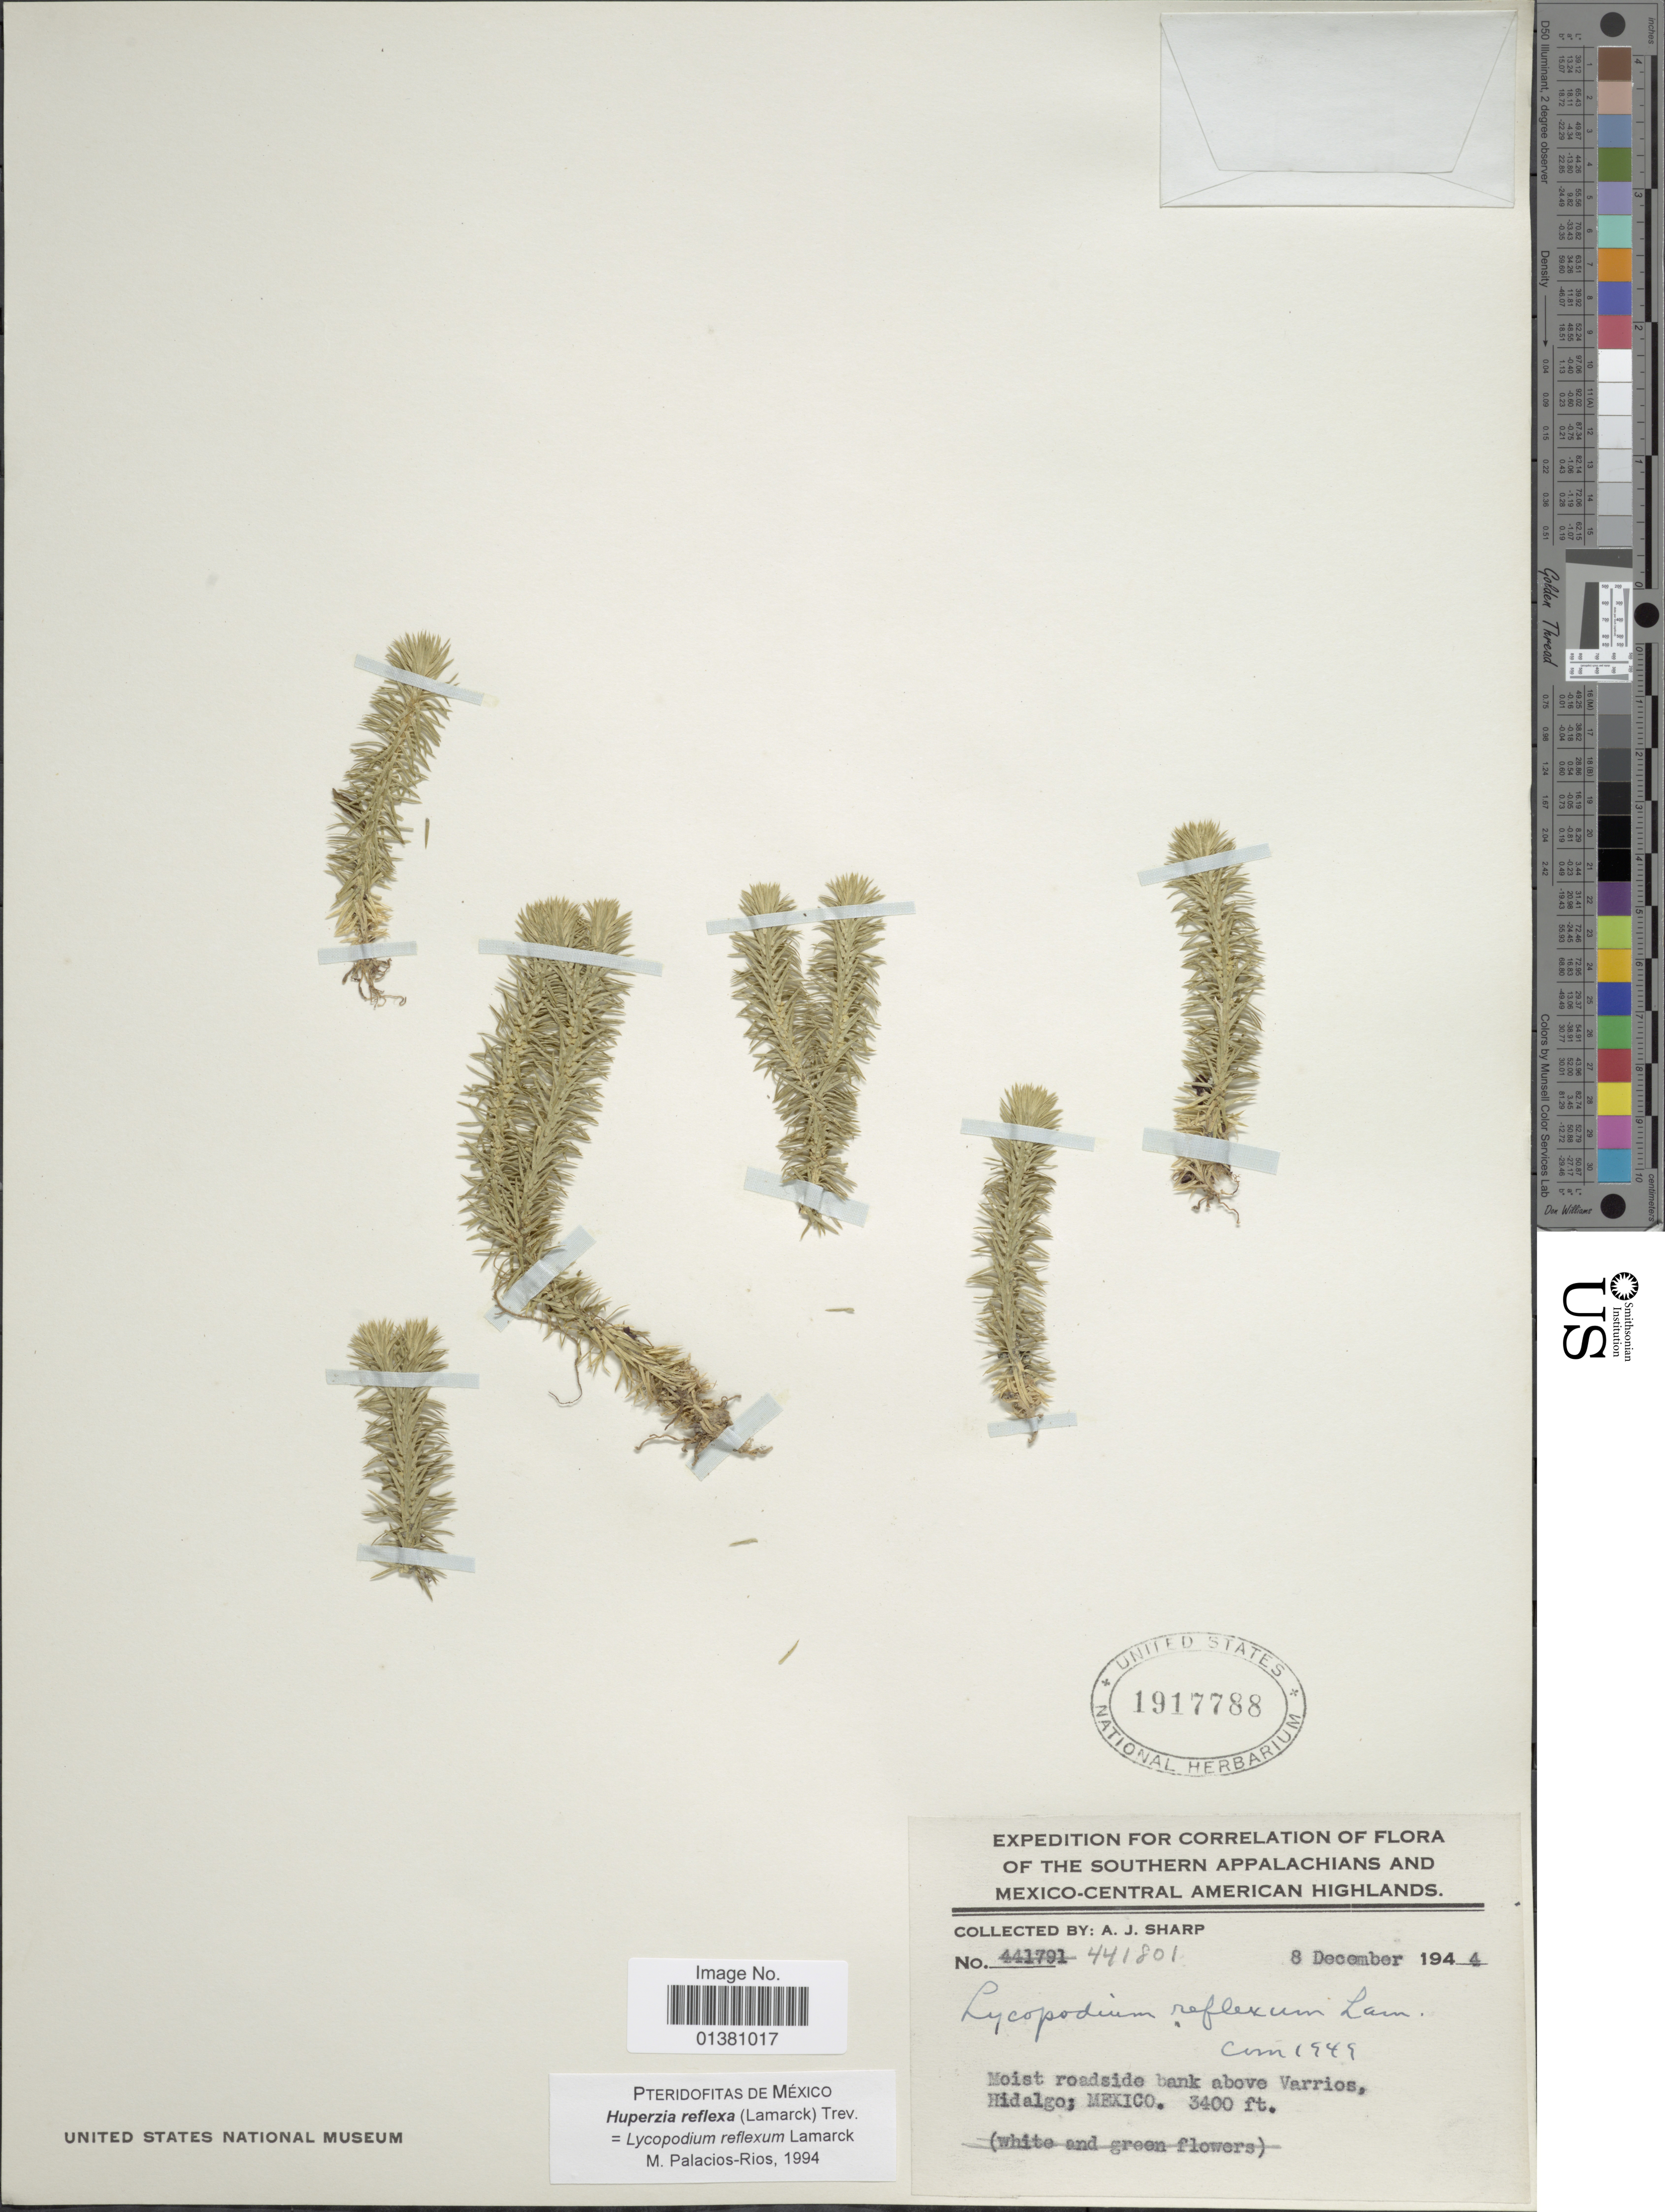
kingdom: Plantae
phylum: Tracheophyta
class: Lycopodiopsida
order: Lycopodiales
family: Lycopodiaceae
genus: Phlegmariurus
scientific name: Phlegmariurus reflexus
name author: (Lam.) B. Øllg.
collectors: A. J. Sharp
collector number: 441801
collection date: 1944-12-08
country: Mexico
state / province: Hidalgo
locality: Moist roadside bank above Varrios, Hidalgo, Southern Appalachians and Mexico-Central American Highlands.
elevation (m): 1036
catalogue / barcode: US 1917788